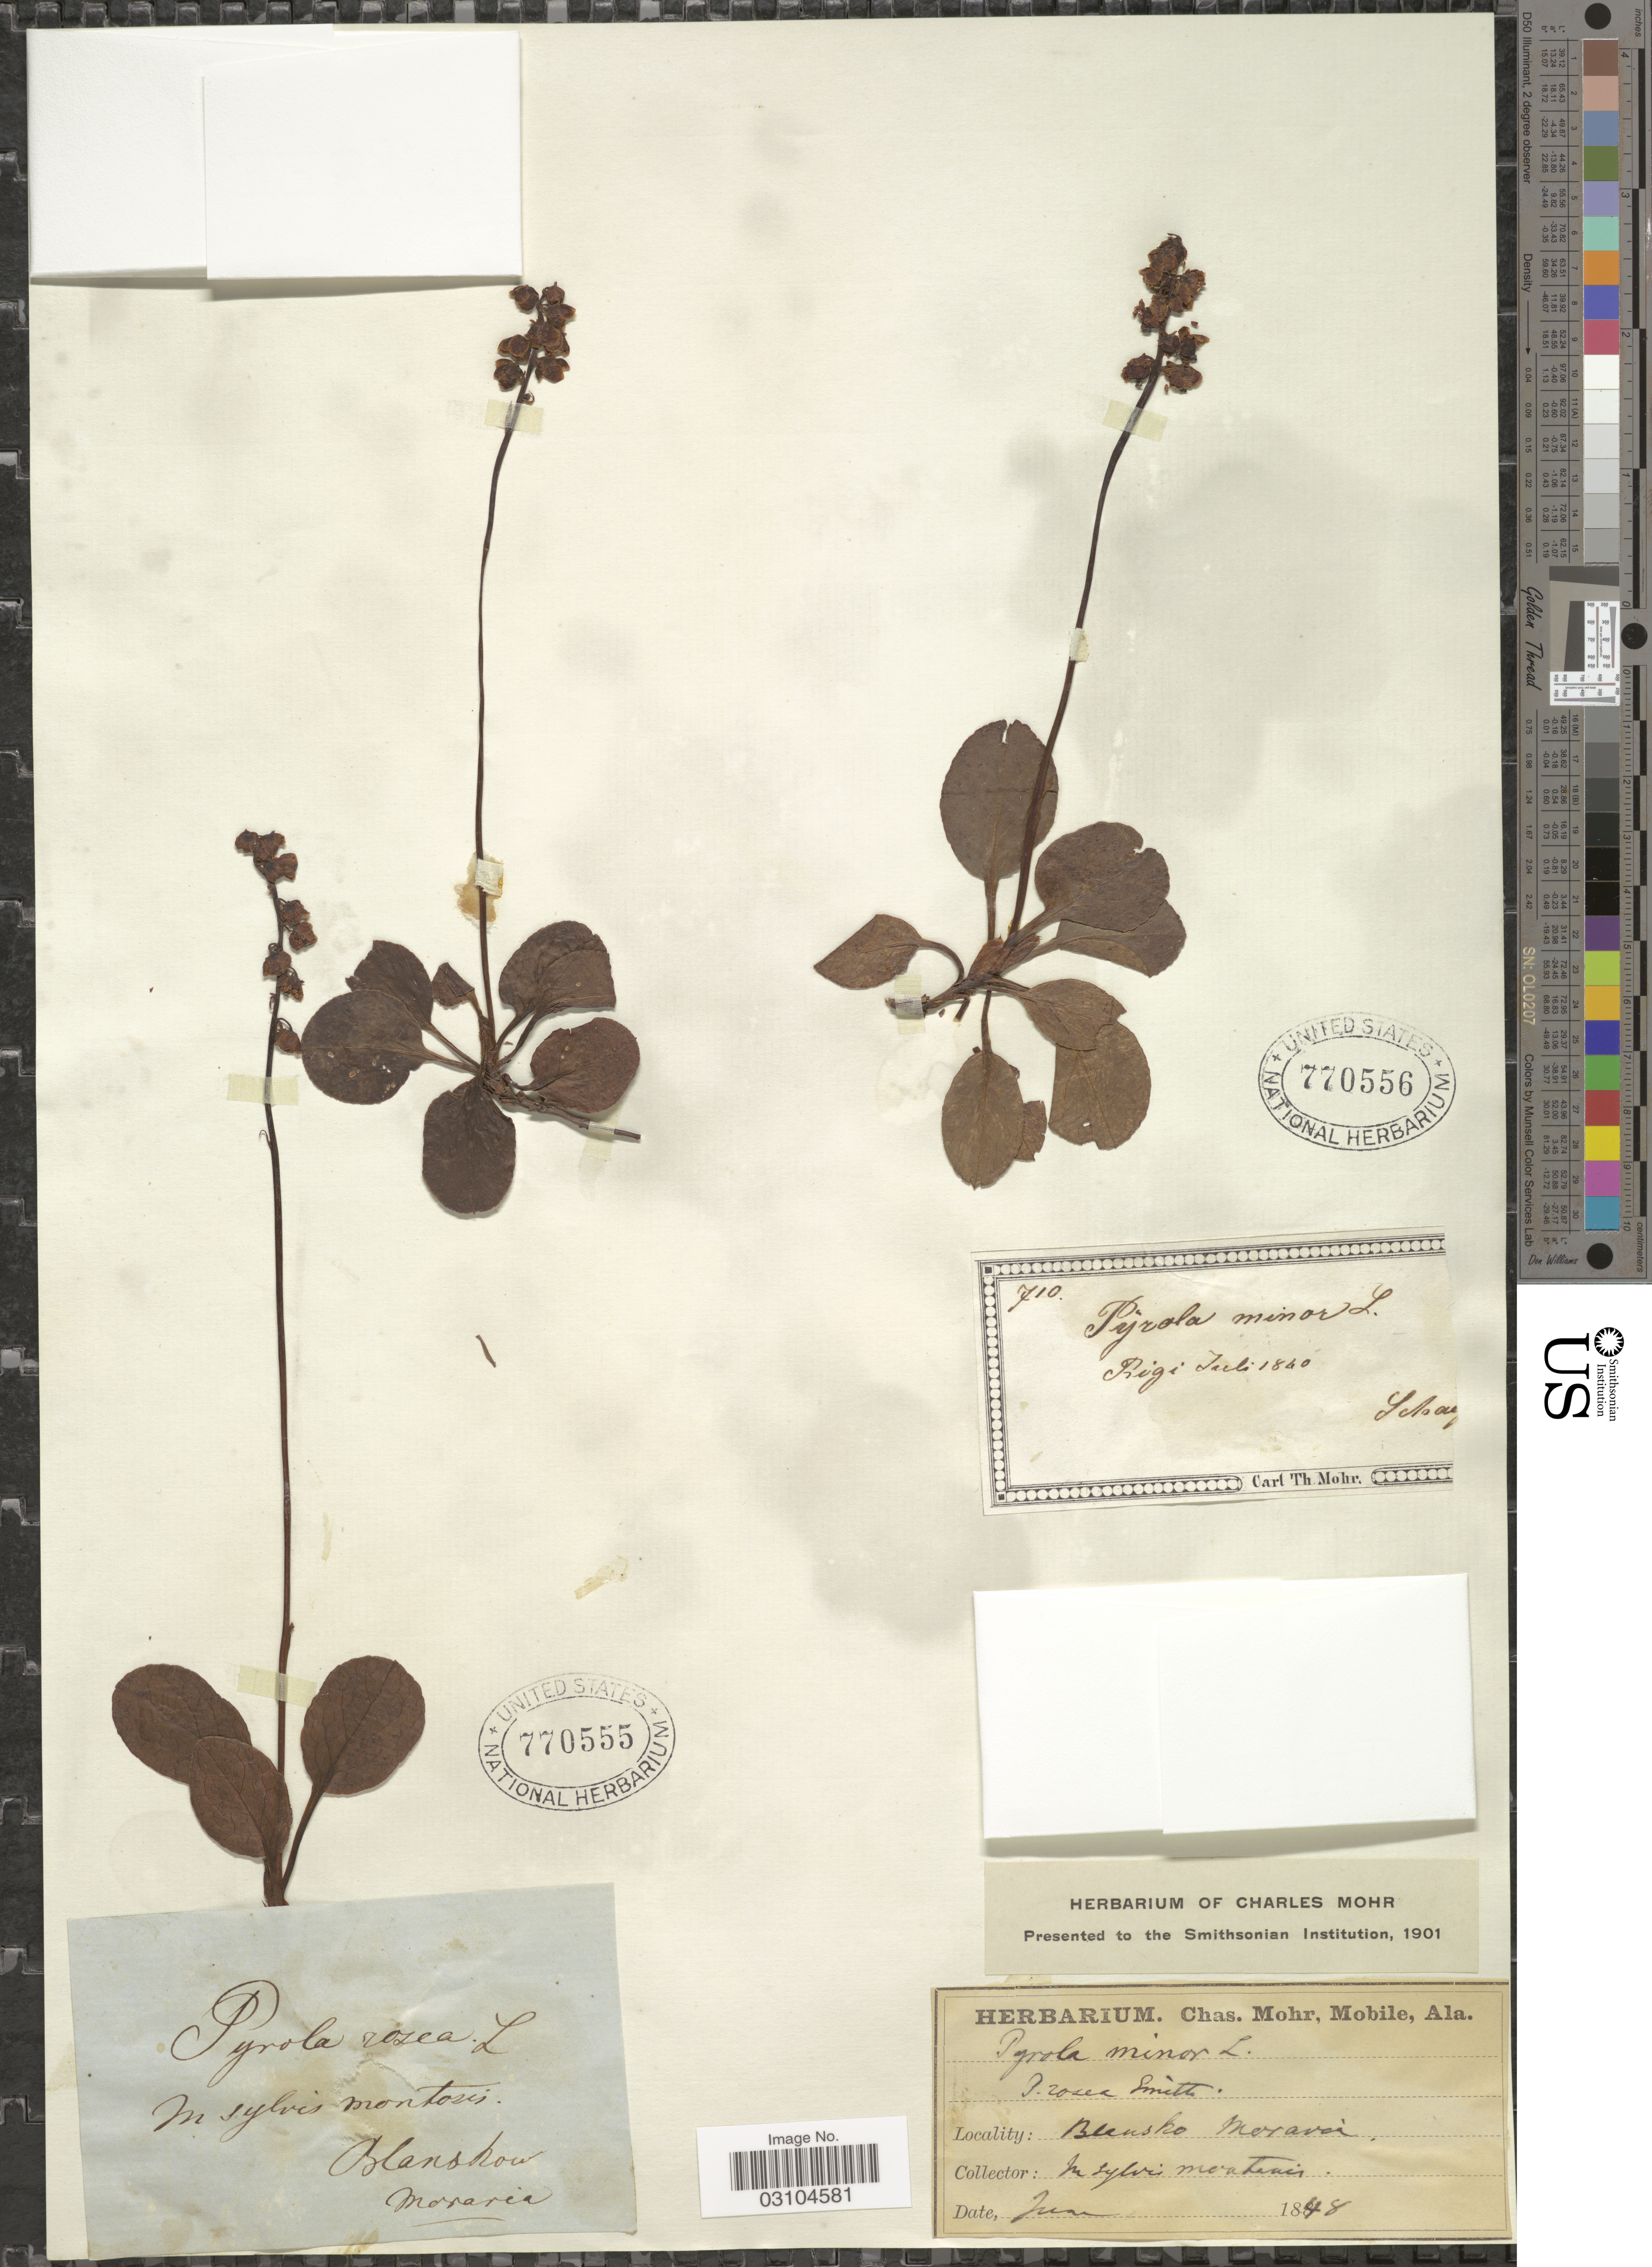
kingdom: Plantae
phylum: Tracheophyta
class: Magnoliopsida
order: Ericales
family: Ericaceae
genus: Pyrola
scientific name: Pyrola minor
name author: L.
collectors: ex herb. Charles Mohr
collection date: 1848-06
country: Czechia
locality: Blansko Moravia.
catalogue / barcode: US 770555